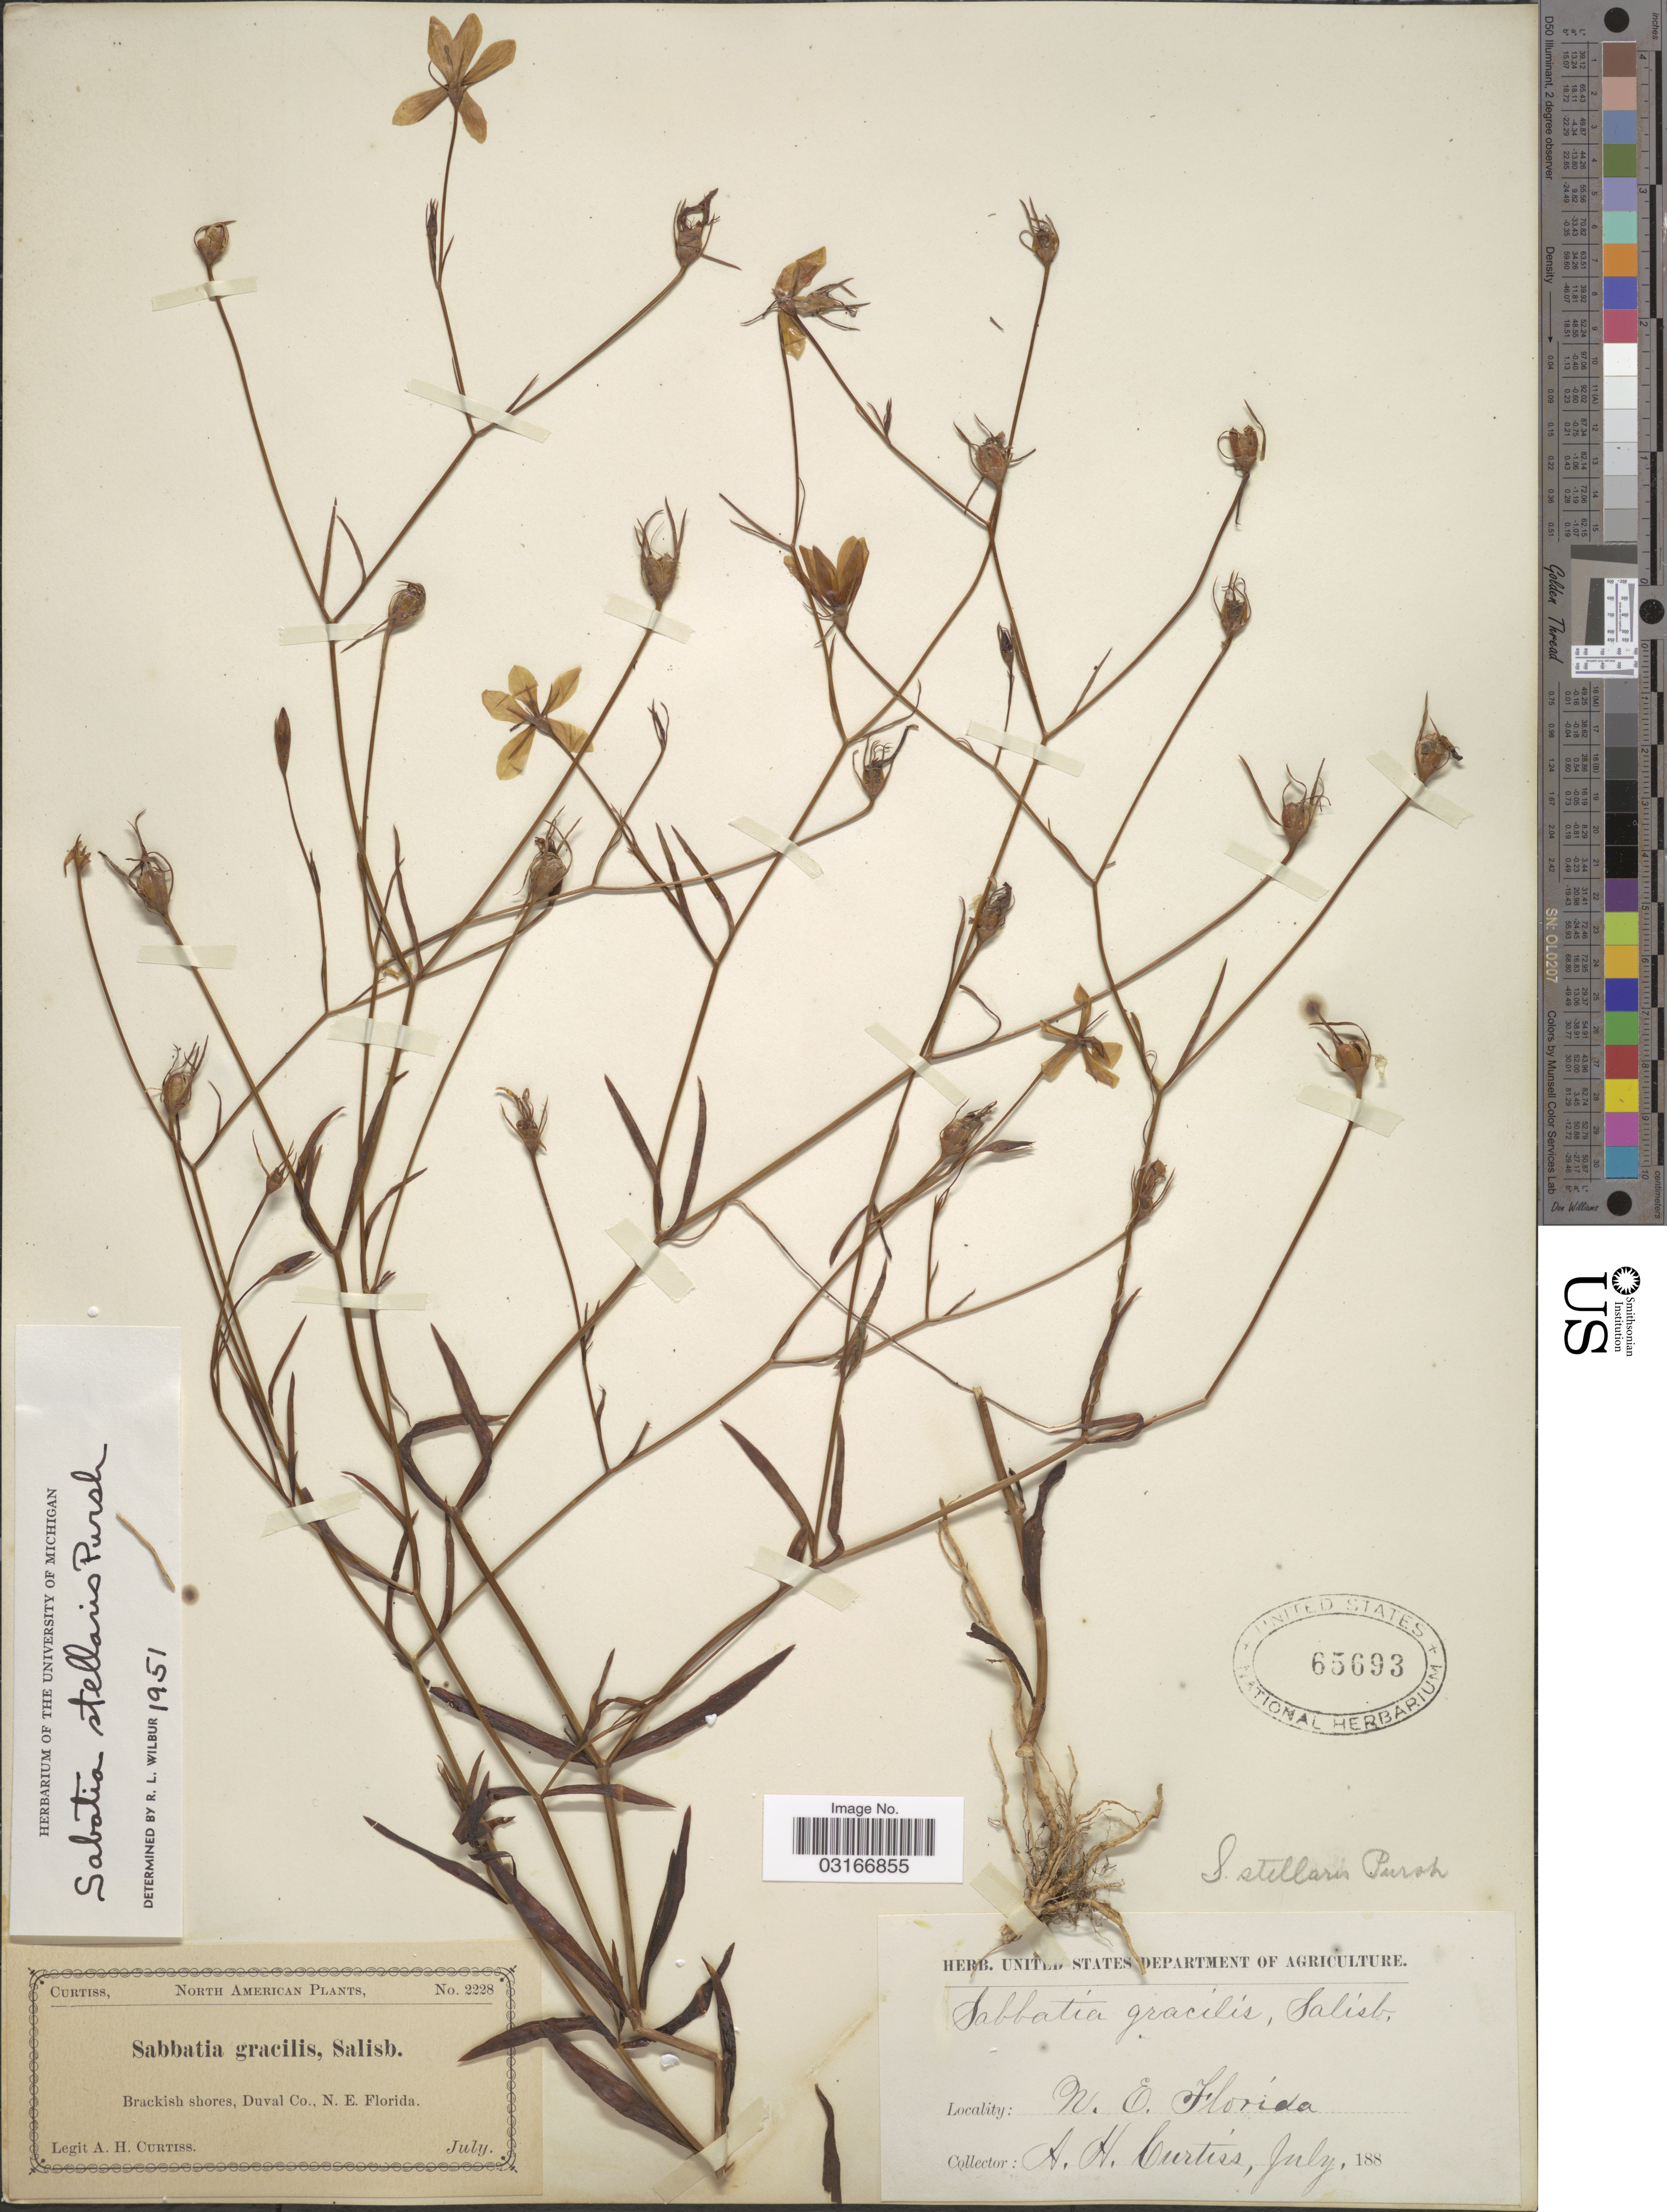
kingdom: Plantae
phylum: Tracheophyta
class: Magnoliopsida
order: Gentianales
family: Gentianaceae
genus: Sabatia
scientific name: Sabatia stellaris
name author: Pursh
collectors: A. H. Curtiss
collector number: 2228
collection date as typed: July, 188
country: United States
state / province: Florida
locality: Brackish shores, Duval Co., N. E. Florida.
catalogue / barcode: US 65693